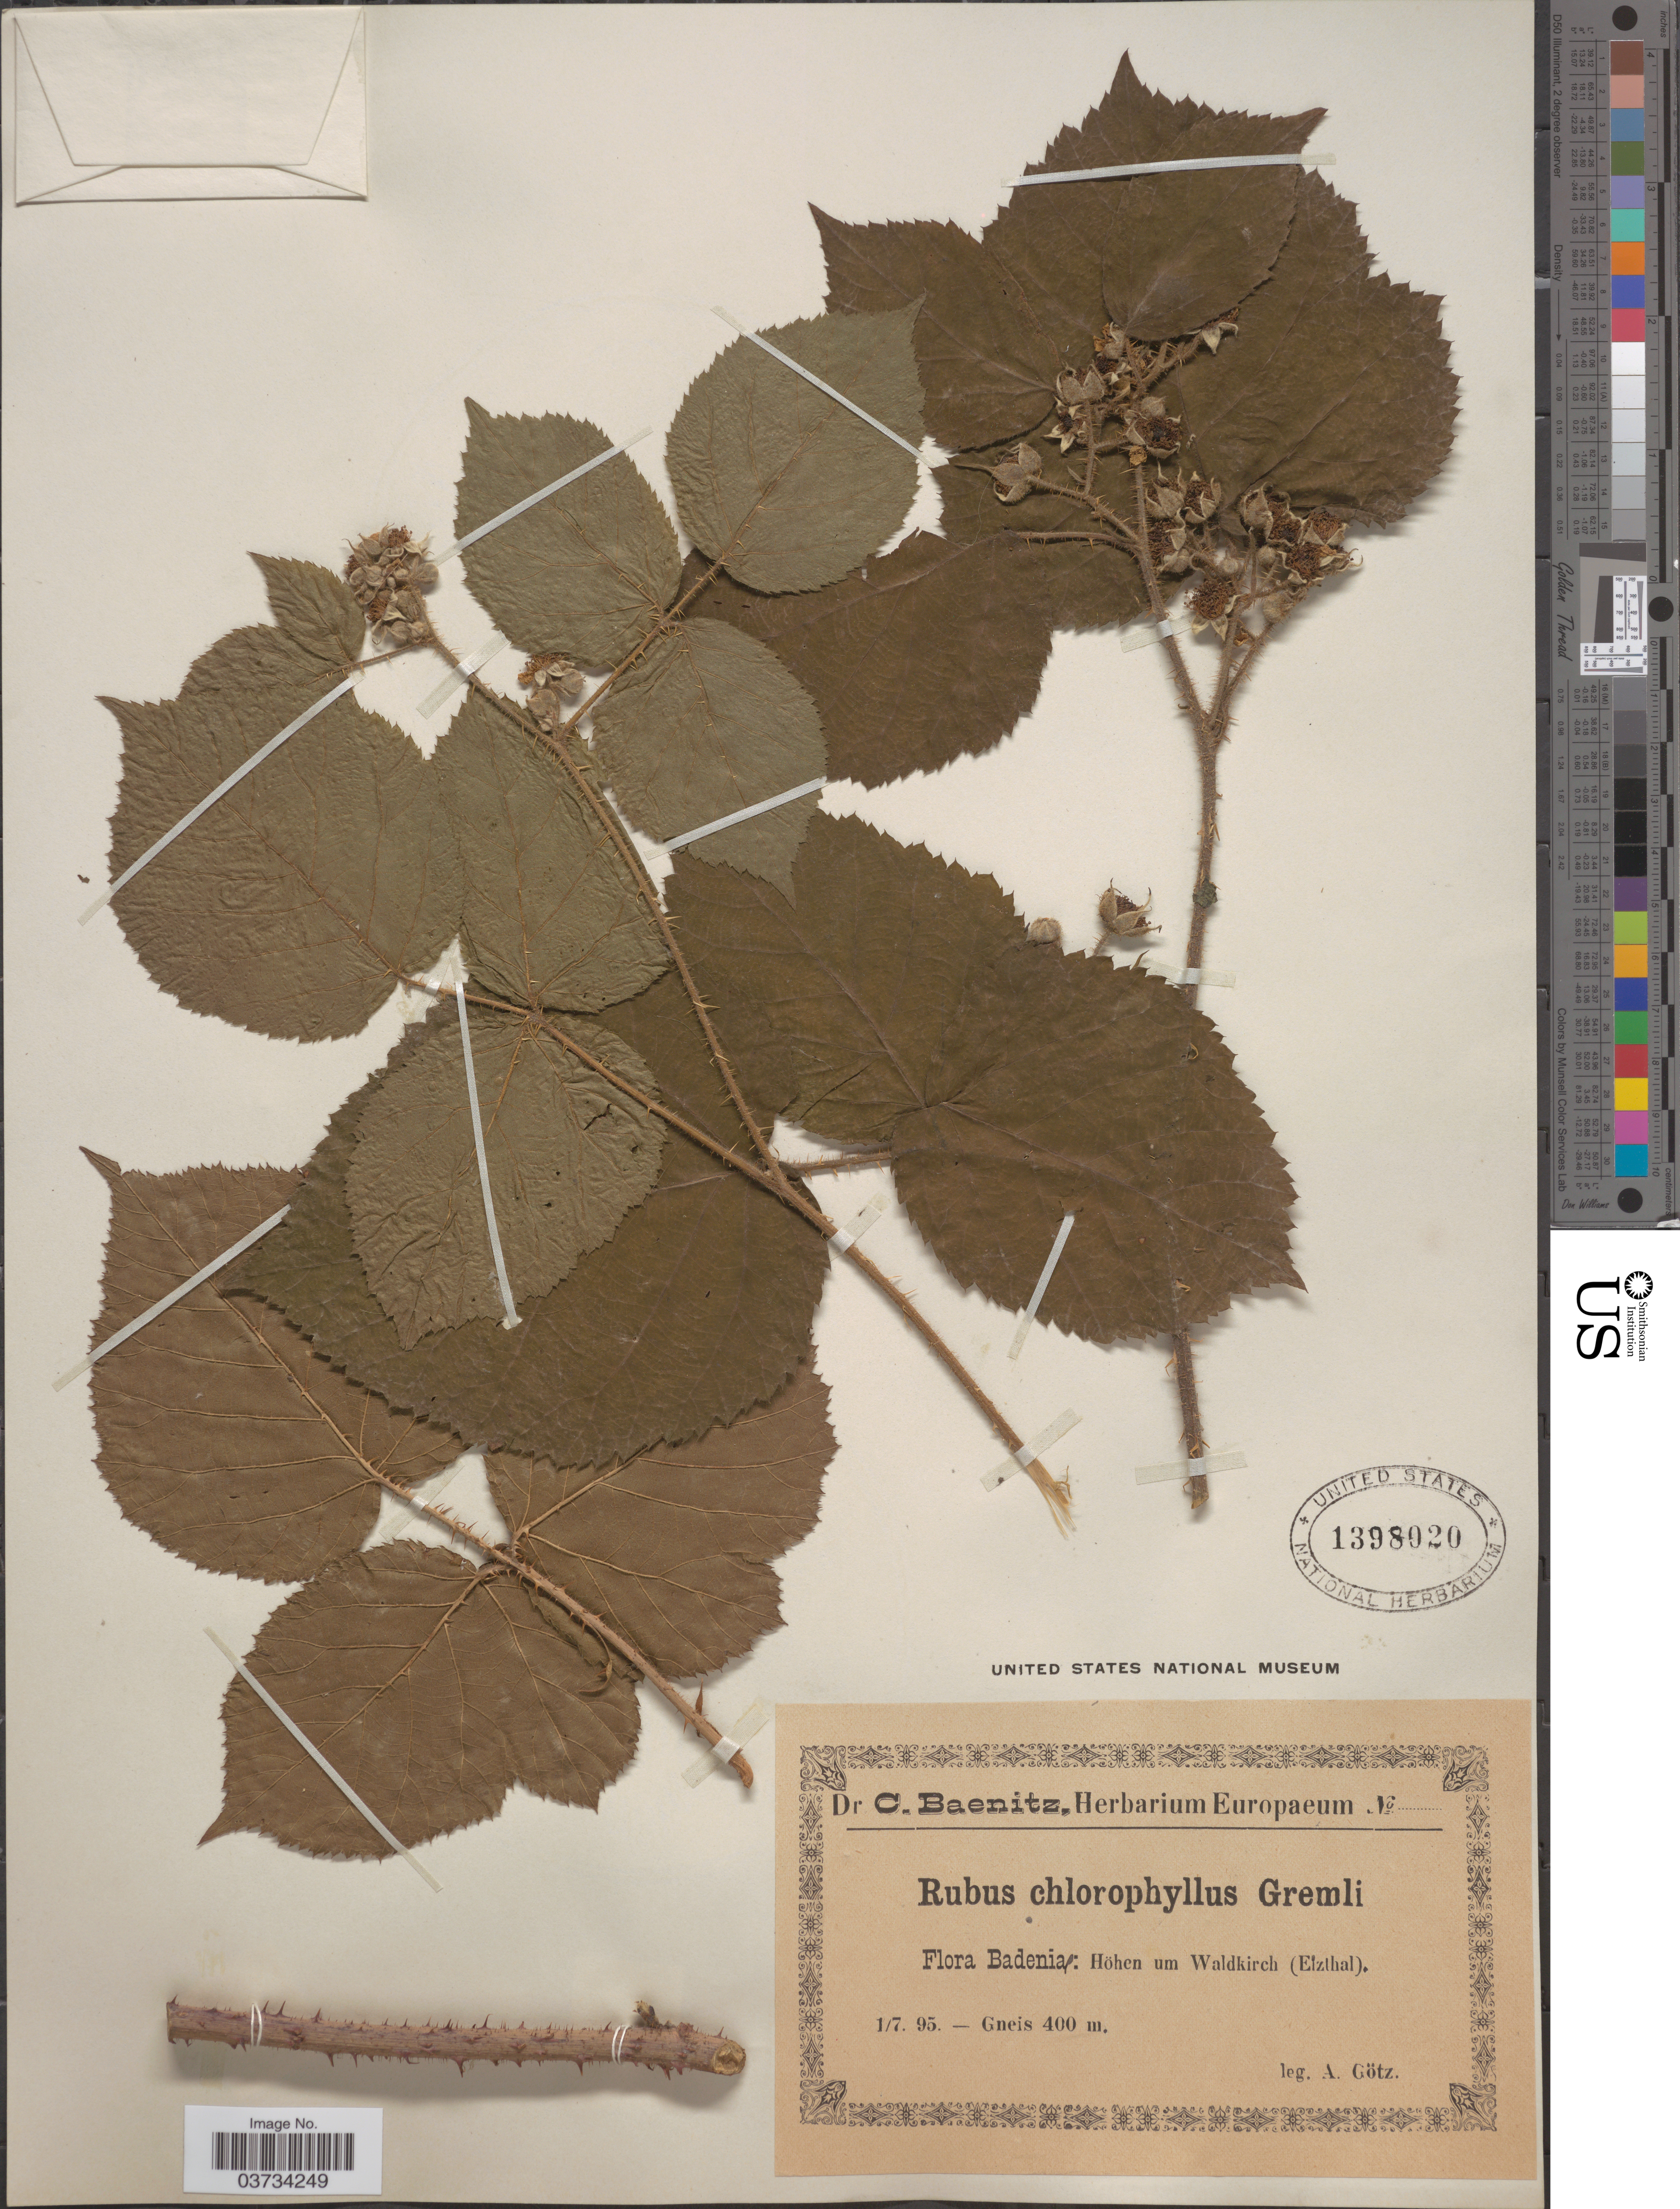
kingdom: Plantae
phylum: Tracheophyta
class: Magnoliopsida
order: Rosales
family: Rosaceae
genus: Rubus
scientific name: Rubus chlorophyllus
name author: Gremli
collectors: A. Götz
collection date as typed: Transcribed d/m/y: 1/7/95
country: Germany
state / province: Baden-Württemberg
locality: Badeniae: Höhen um Waldkirch (Elzthal). Gneis.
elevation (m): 400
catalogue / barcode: US 1398020